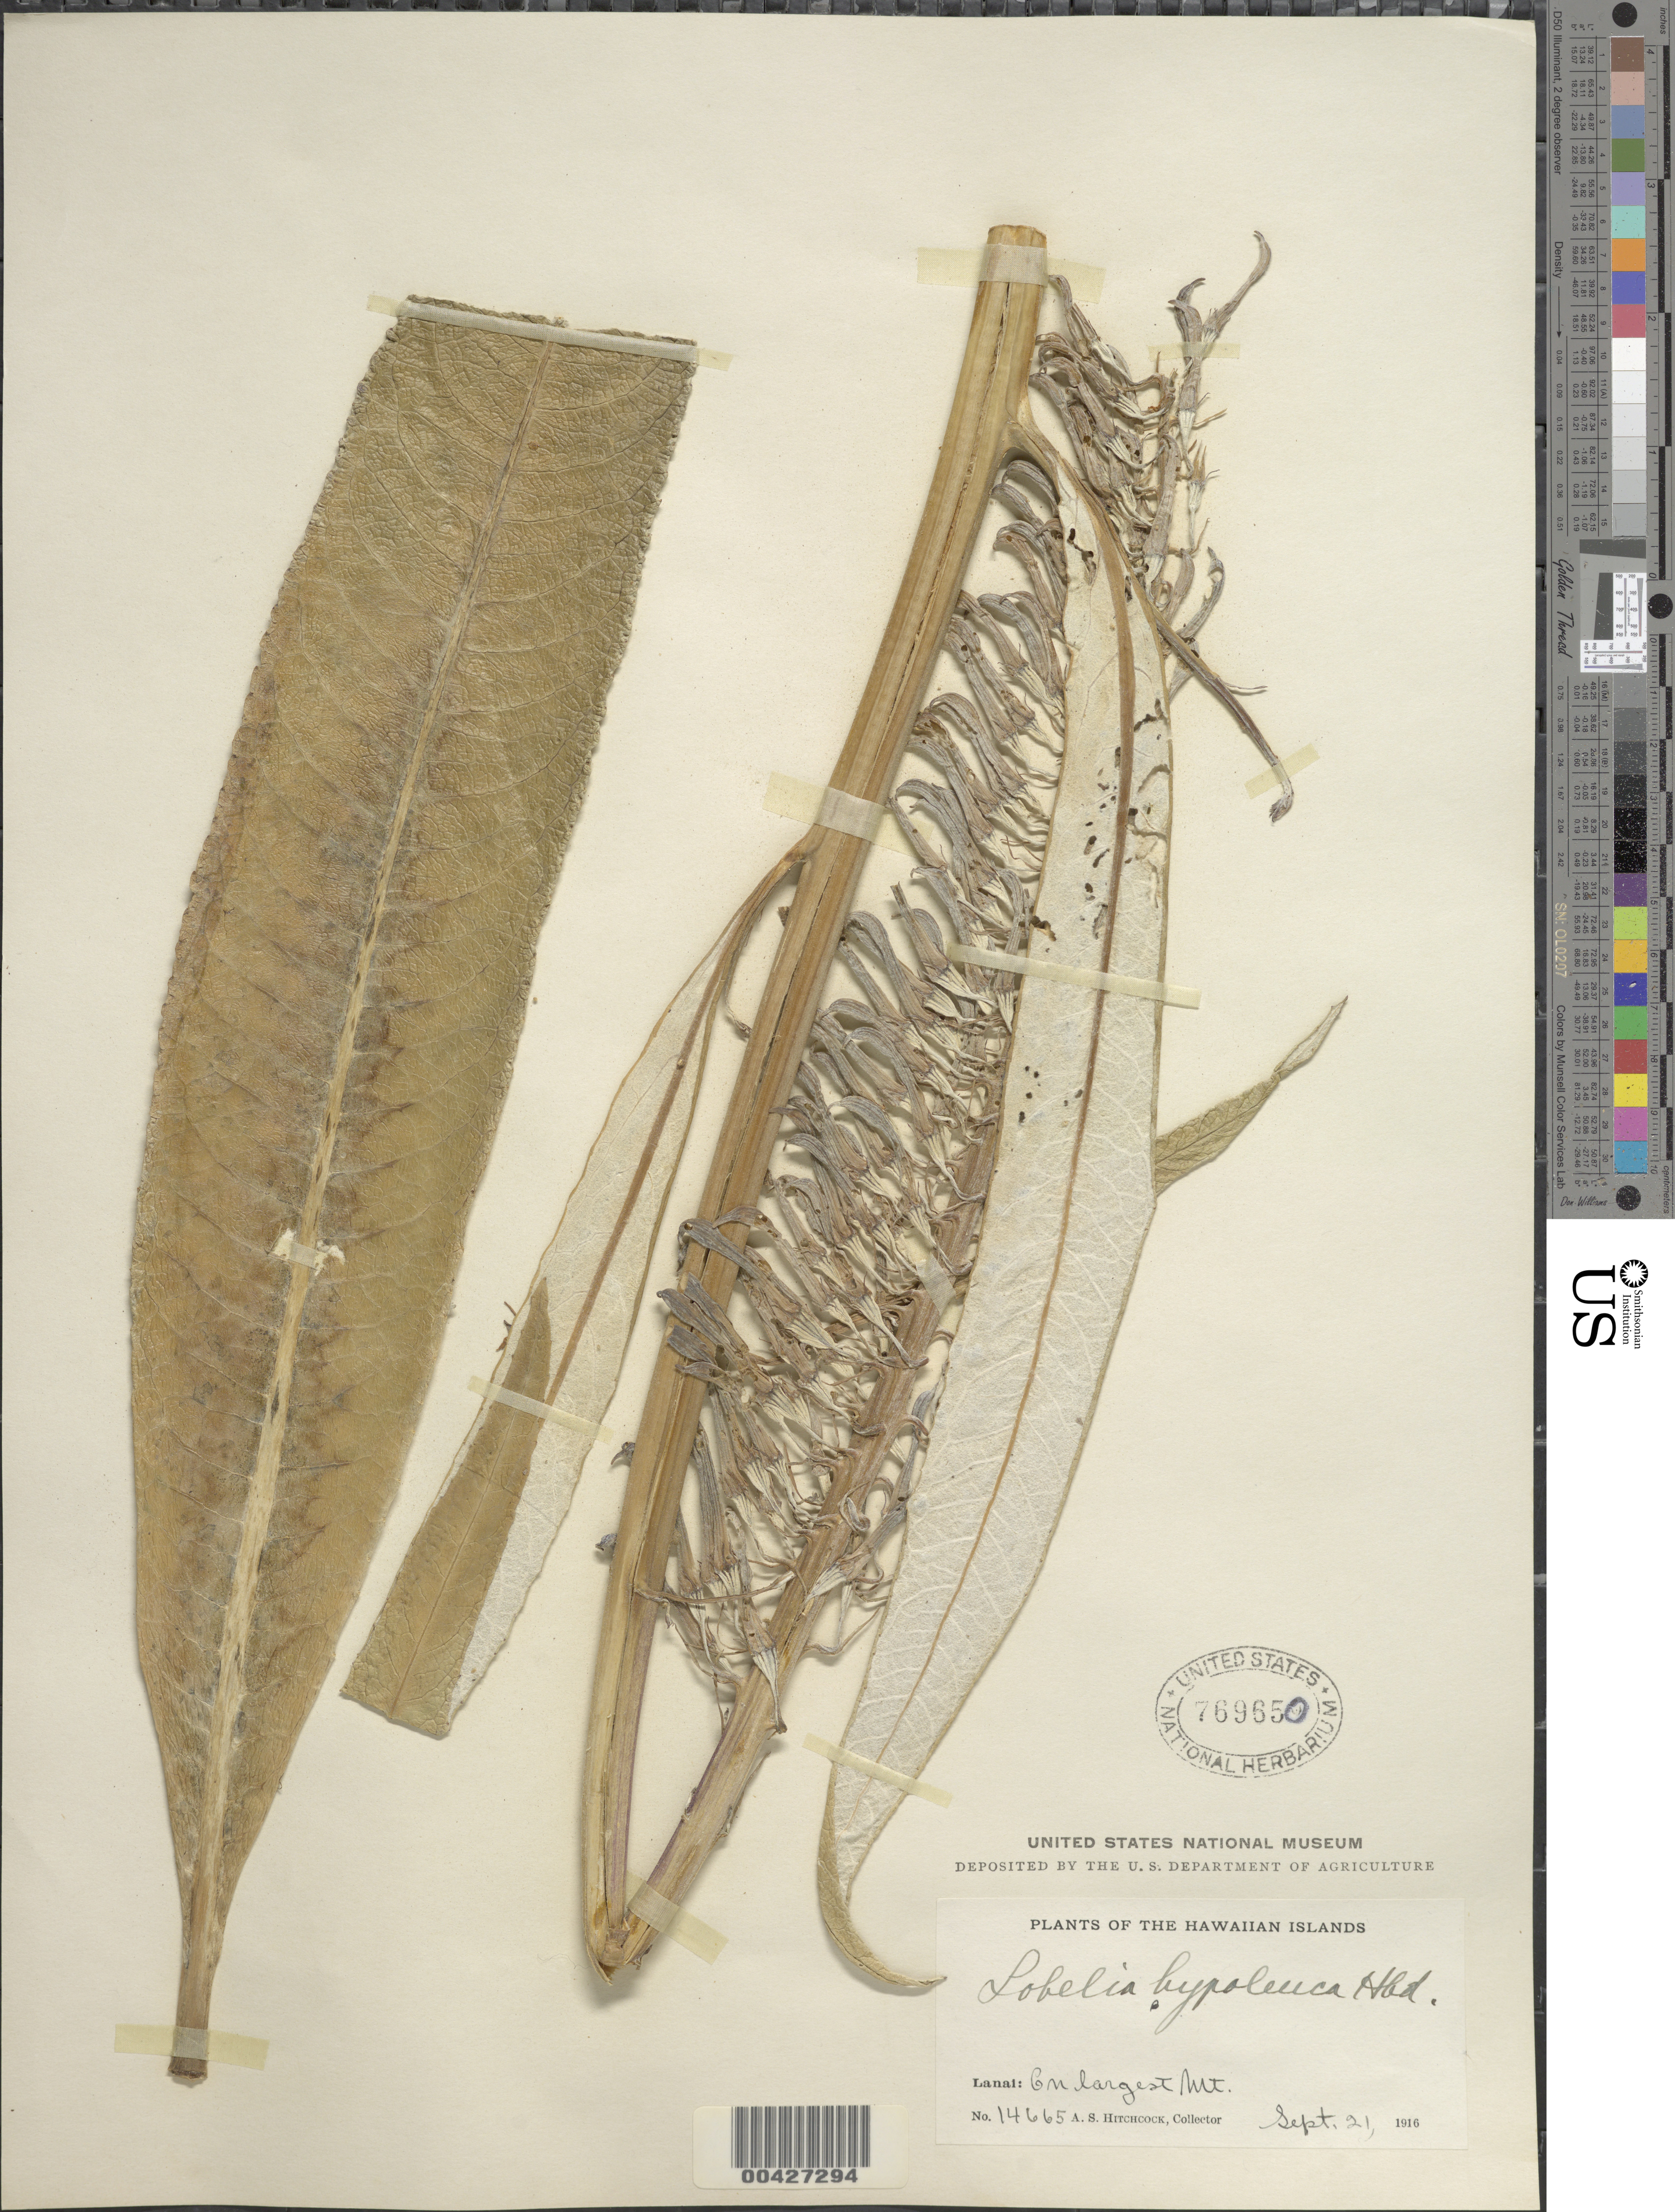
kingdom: Plantae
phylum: Tracheophyta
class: Magnoliopsida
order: Asterales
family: Campanulaceae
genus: Lobelia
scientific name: Lobelia hypoleuca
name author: Hillebr.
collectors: A. S. Hitchcock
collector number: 14665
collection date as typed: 21 Sep 1916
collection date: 1916-09-21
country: United States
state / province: Hawaii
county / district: Maui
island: Lana'i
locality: On largest mountain.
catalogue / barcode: US 769650